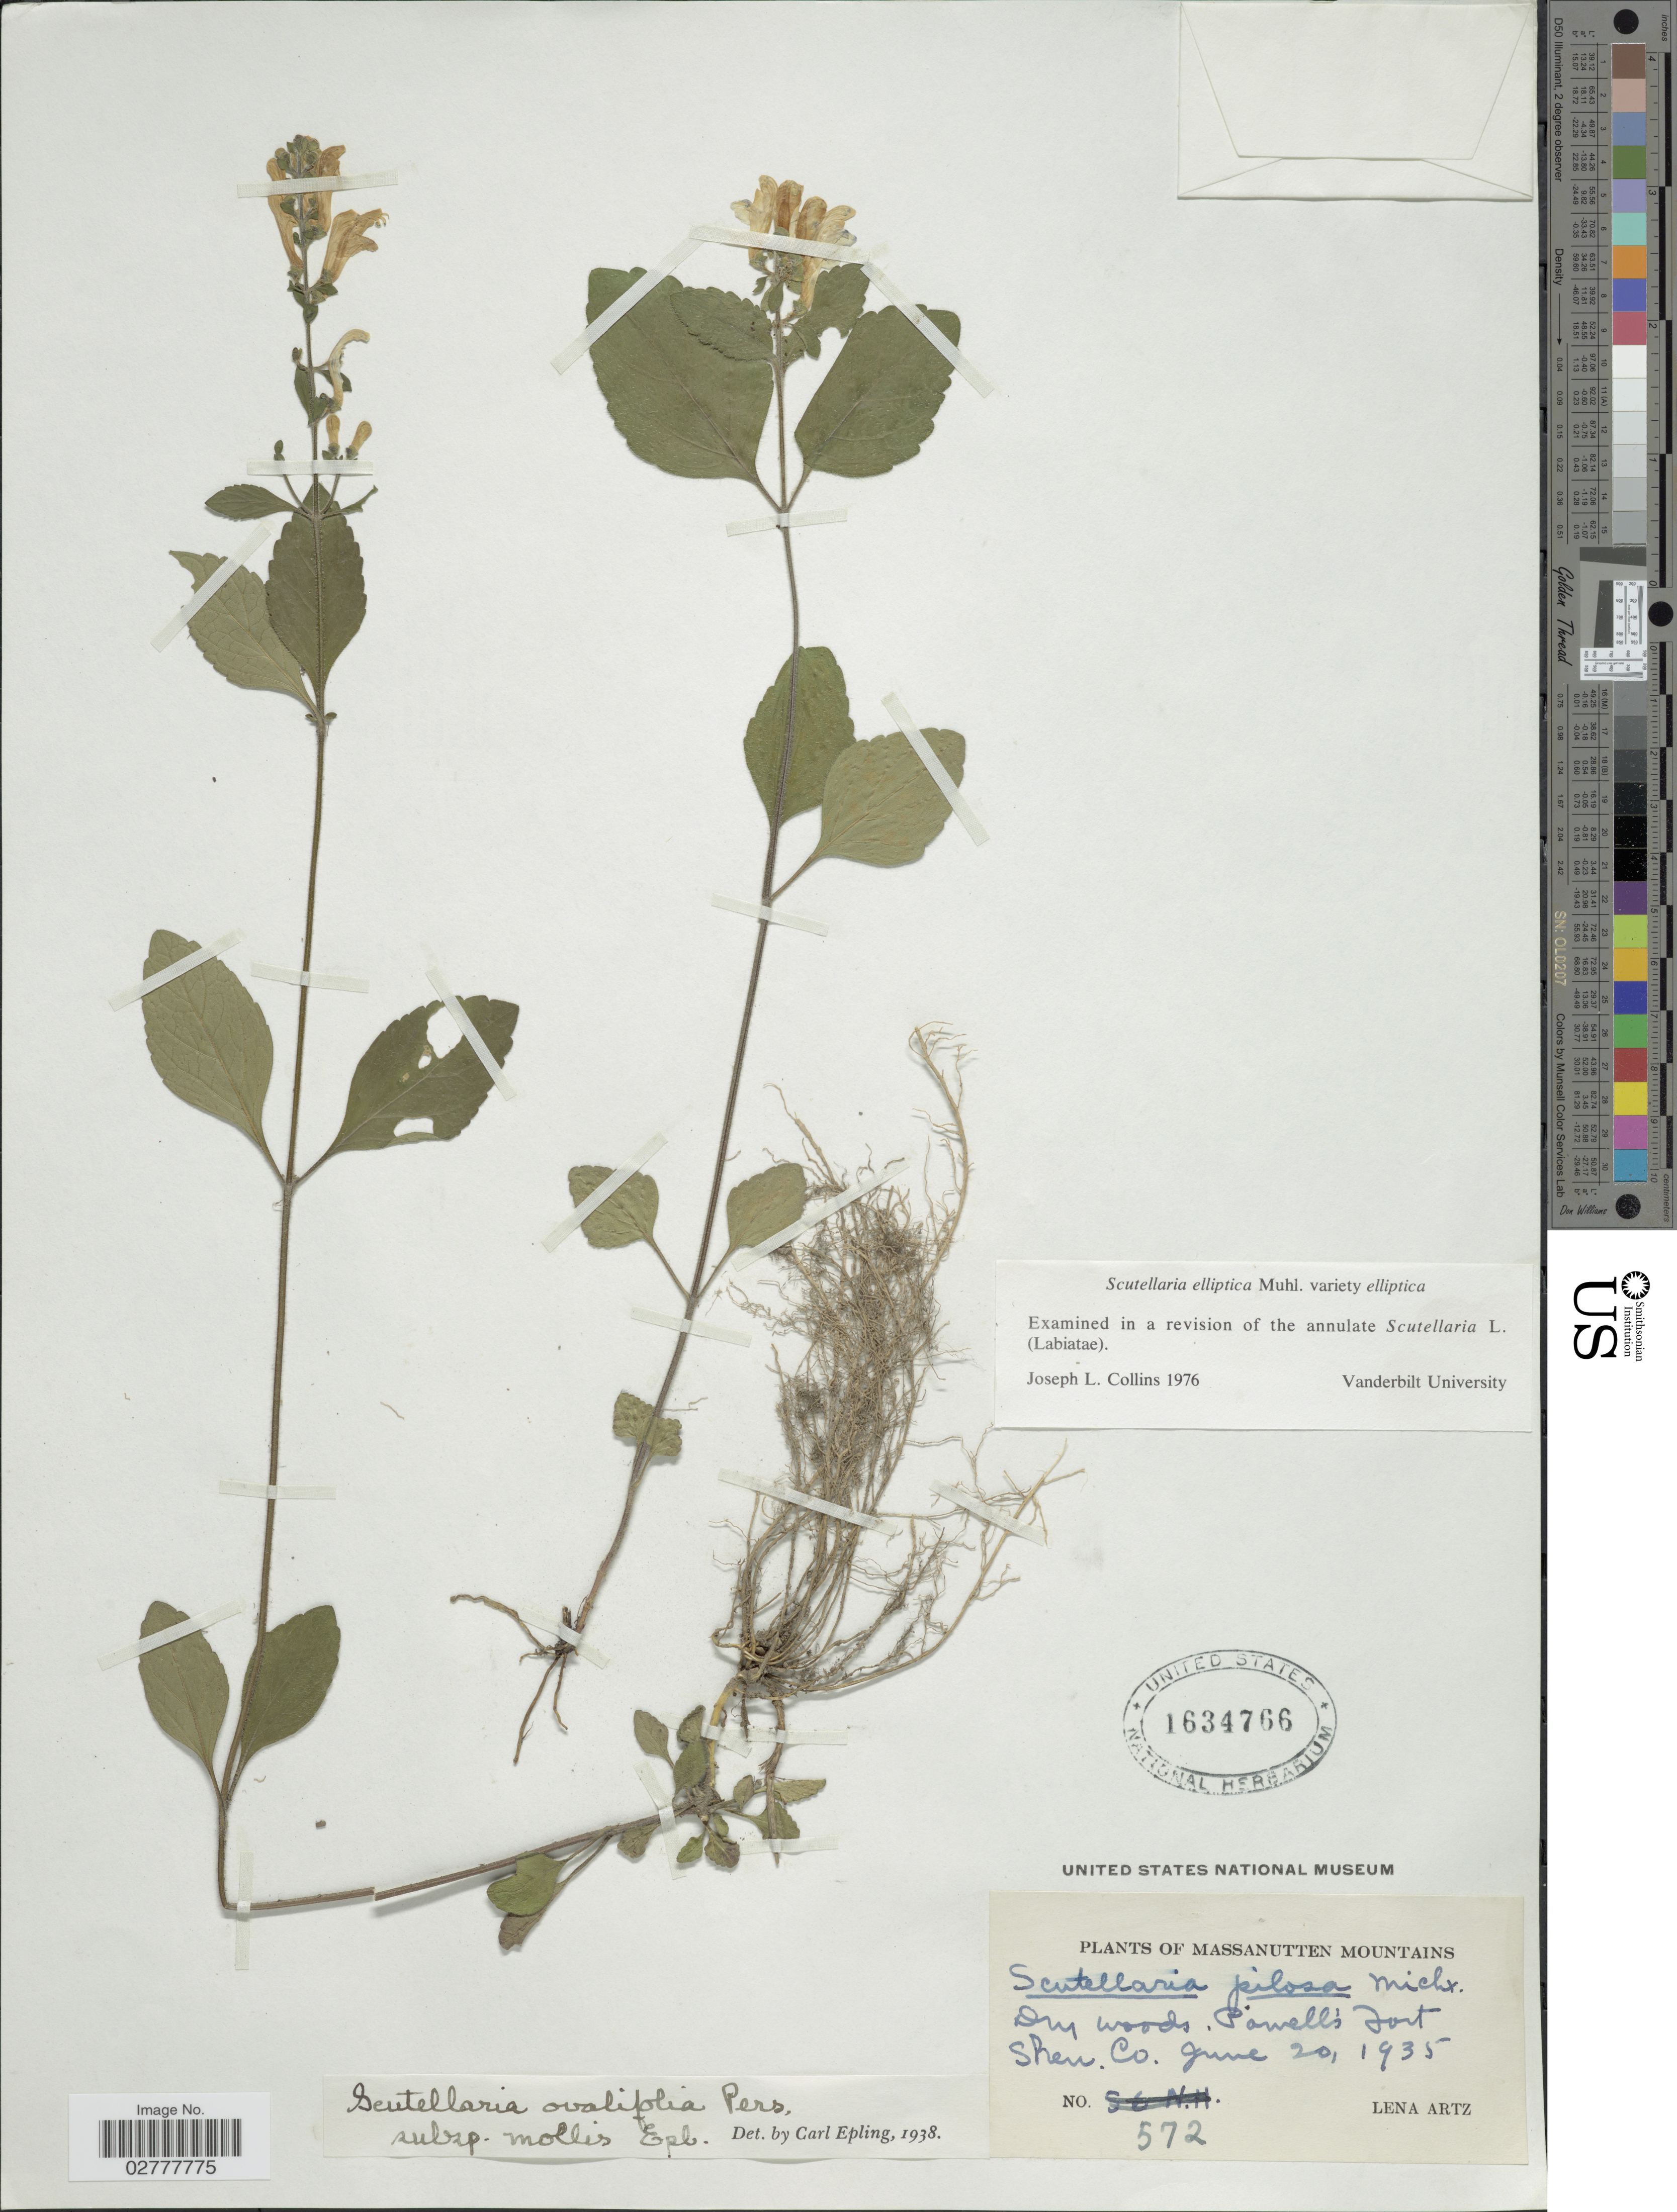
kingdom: Plantae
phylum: Tracheophyta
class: Magnoliopsida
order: Lamiales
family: Lamiaceae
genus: Scutellaria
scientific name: Scutellaria elliptica var. elliptica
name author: Muhl.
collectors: L. Artz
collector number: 572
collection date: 1935-06-20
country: United States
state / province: Virginia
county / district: Shenandoah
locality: Massanutten Mountains, Dry woods, Powell's Fort, Shen. Co.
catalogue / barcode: US 1634766